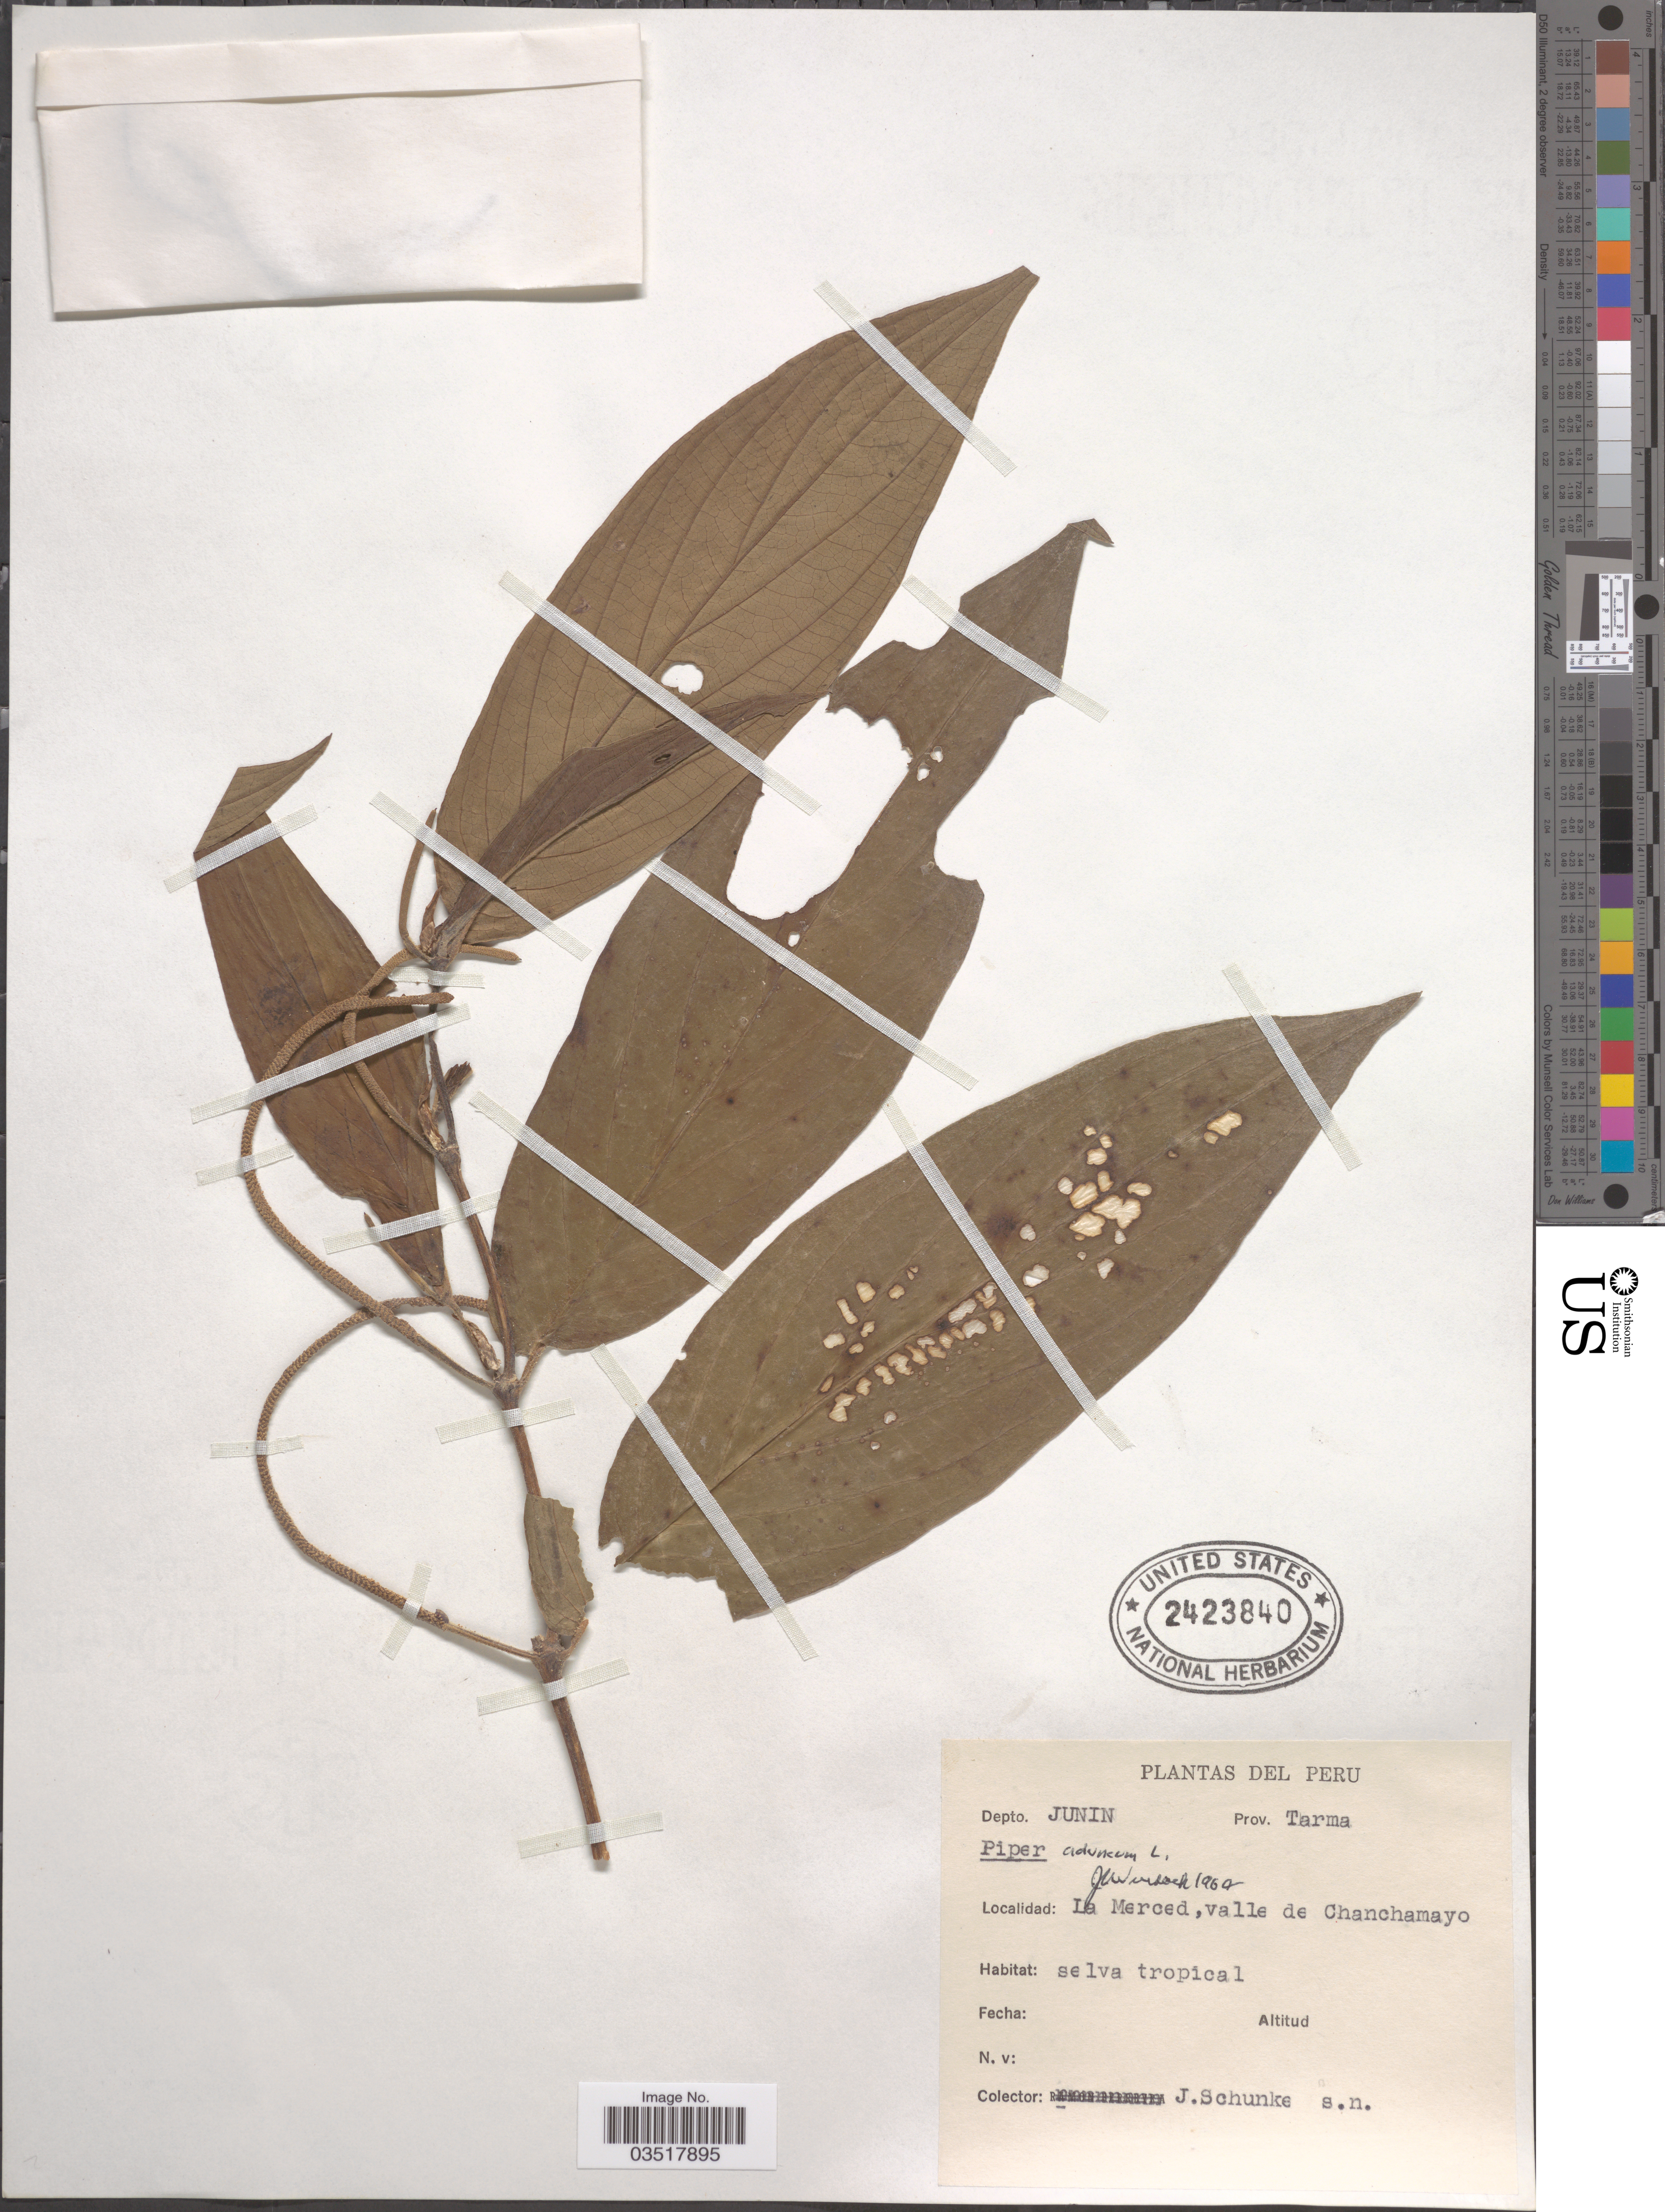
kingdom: Plantae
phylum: Tracheophyta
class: Magnoliopsida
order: Piperales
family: Piperaceae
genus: Piper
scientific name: Piper aduncum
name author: L.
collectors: J. Schunke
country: Peru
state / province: Junín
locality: Depto. Junin Prov. Tarma. La Merced, Valle de Chanchamayo.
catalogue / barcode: US 2423840